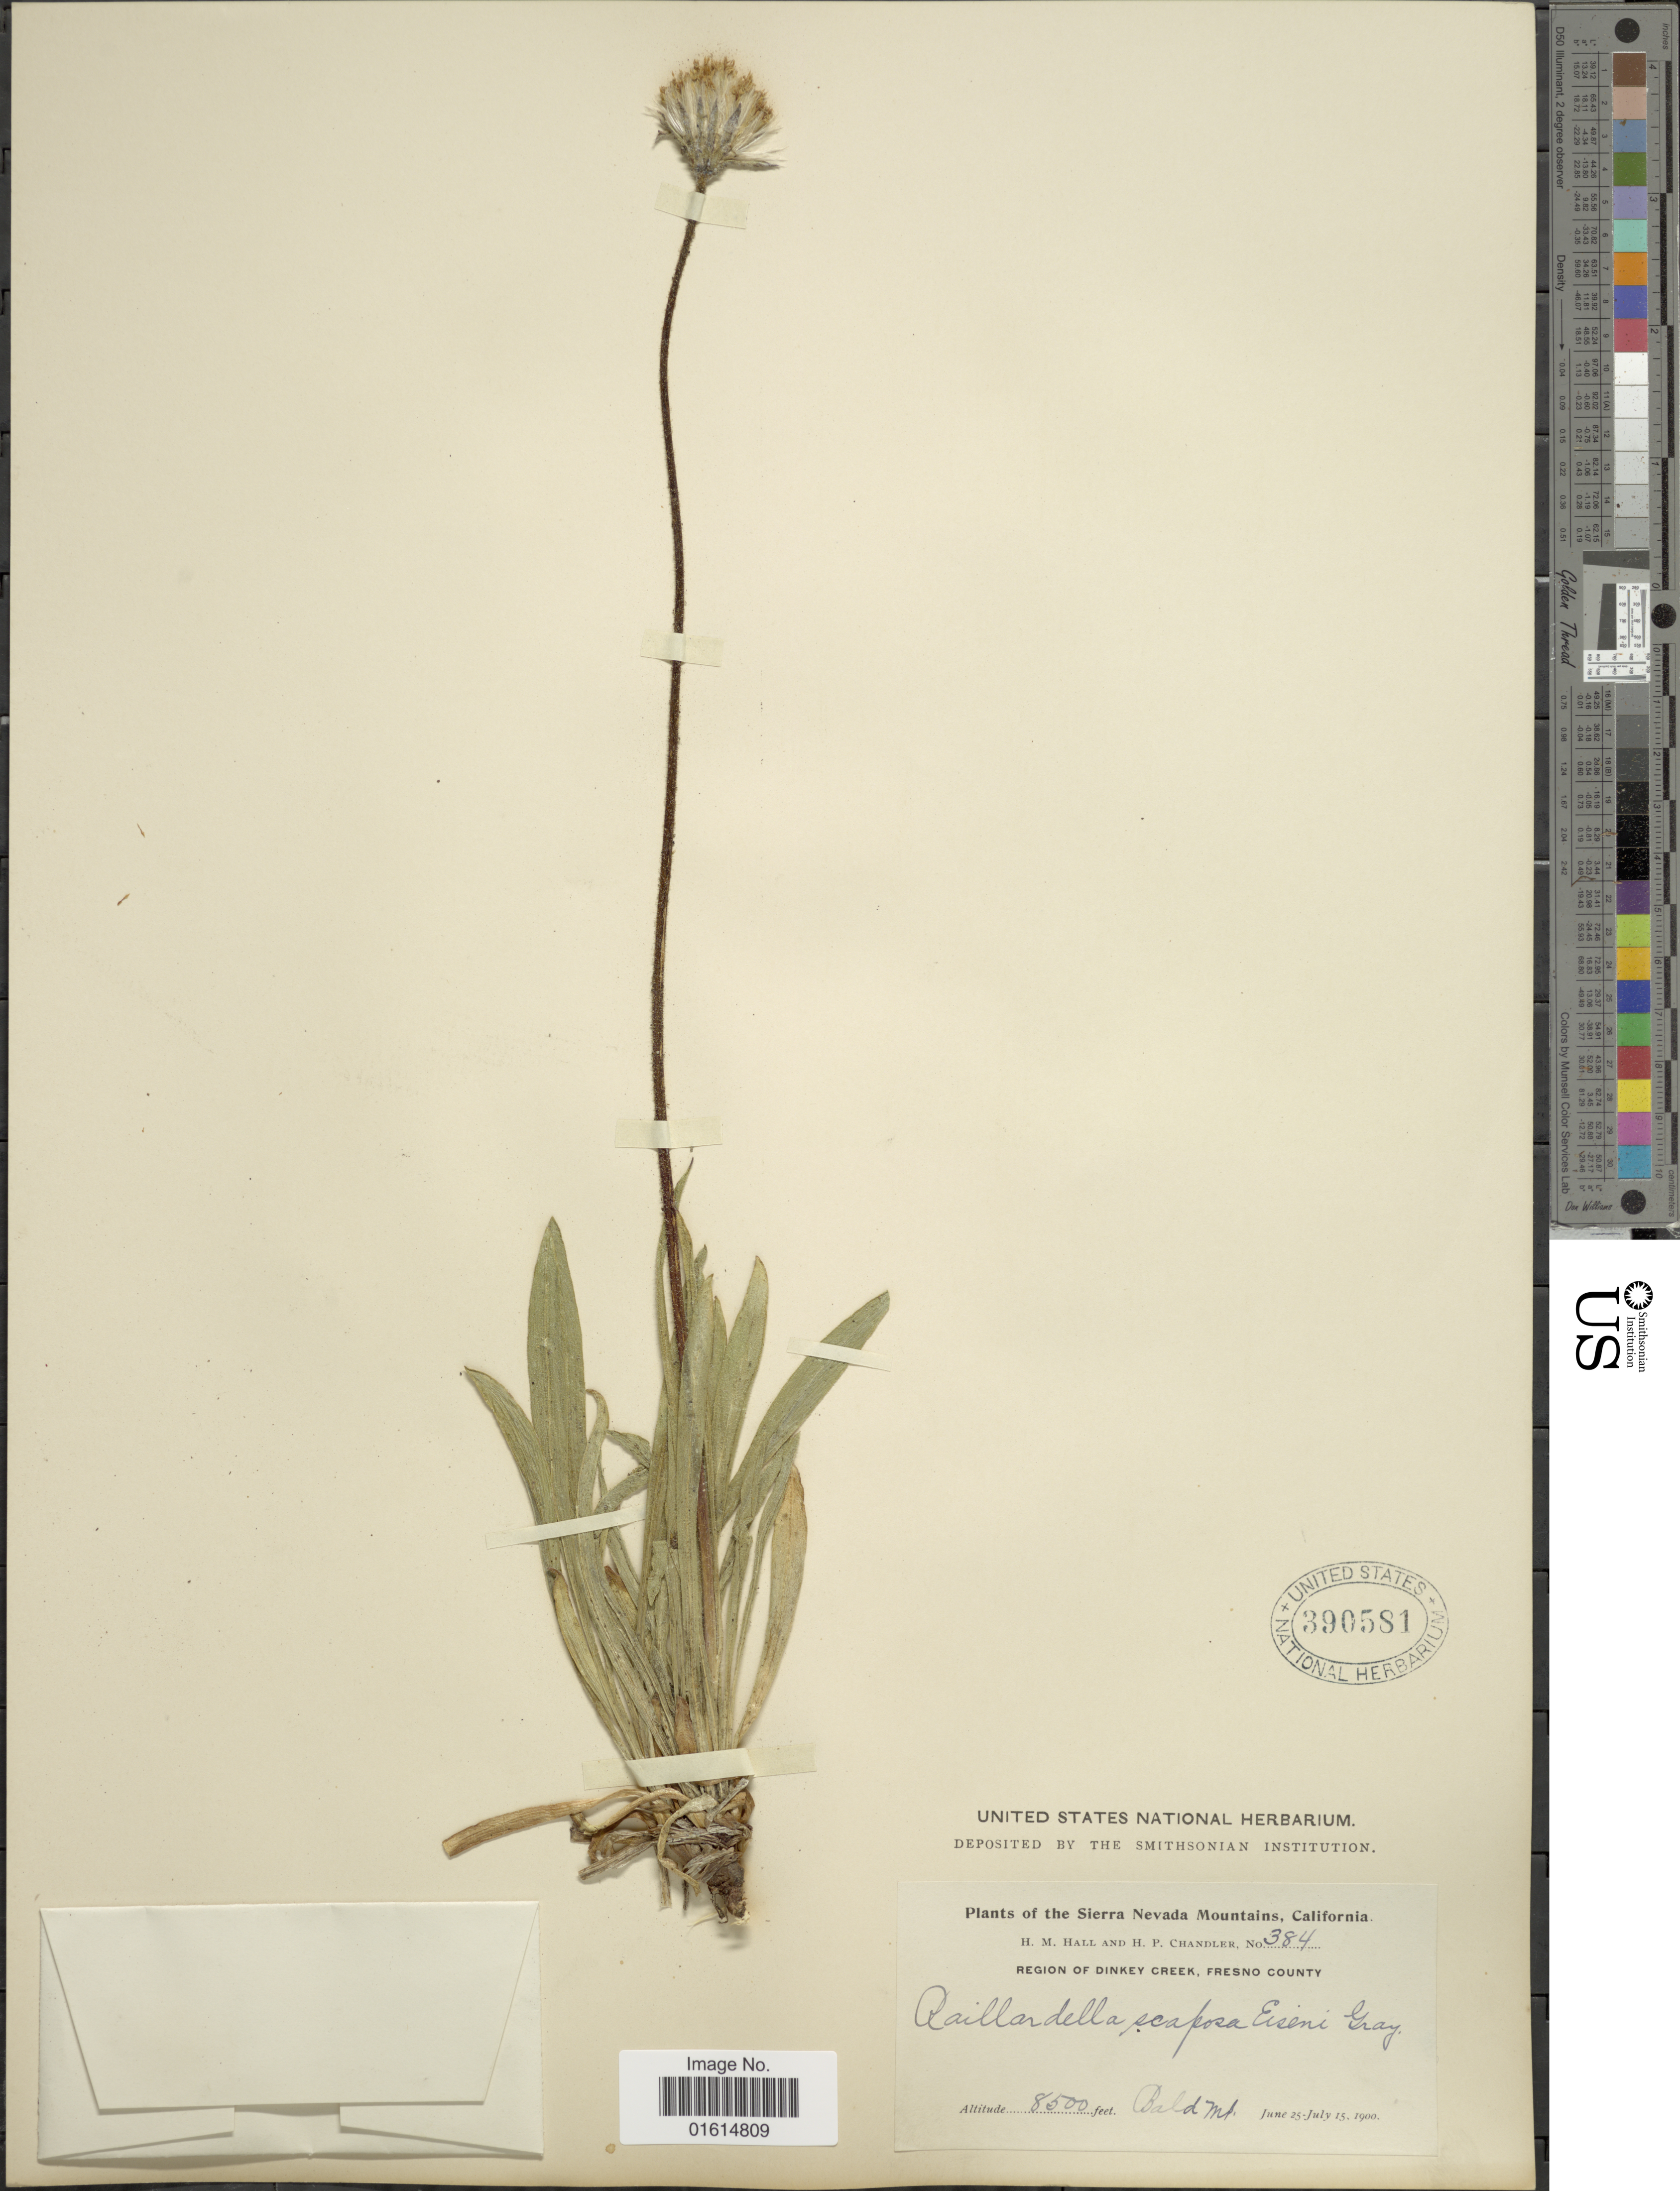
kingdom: Plantae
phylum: Tracheophyta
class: Magnoliopsida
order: Asterales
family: Asteraceae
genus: Raillardella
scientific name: Raillardella scaposa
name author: A. Gray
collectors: H. M. Hall & H. Chandler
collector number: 384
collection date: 1900-06-25/1900-07-15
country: United States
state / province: California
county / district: Fresno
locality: Sierra Nevada Mountains, Region of Dinkey Creek, Fresno County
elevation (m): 2591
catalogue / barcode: US 390581